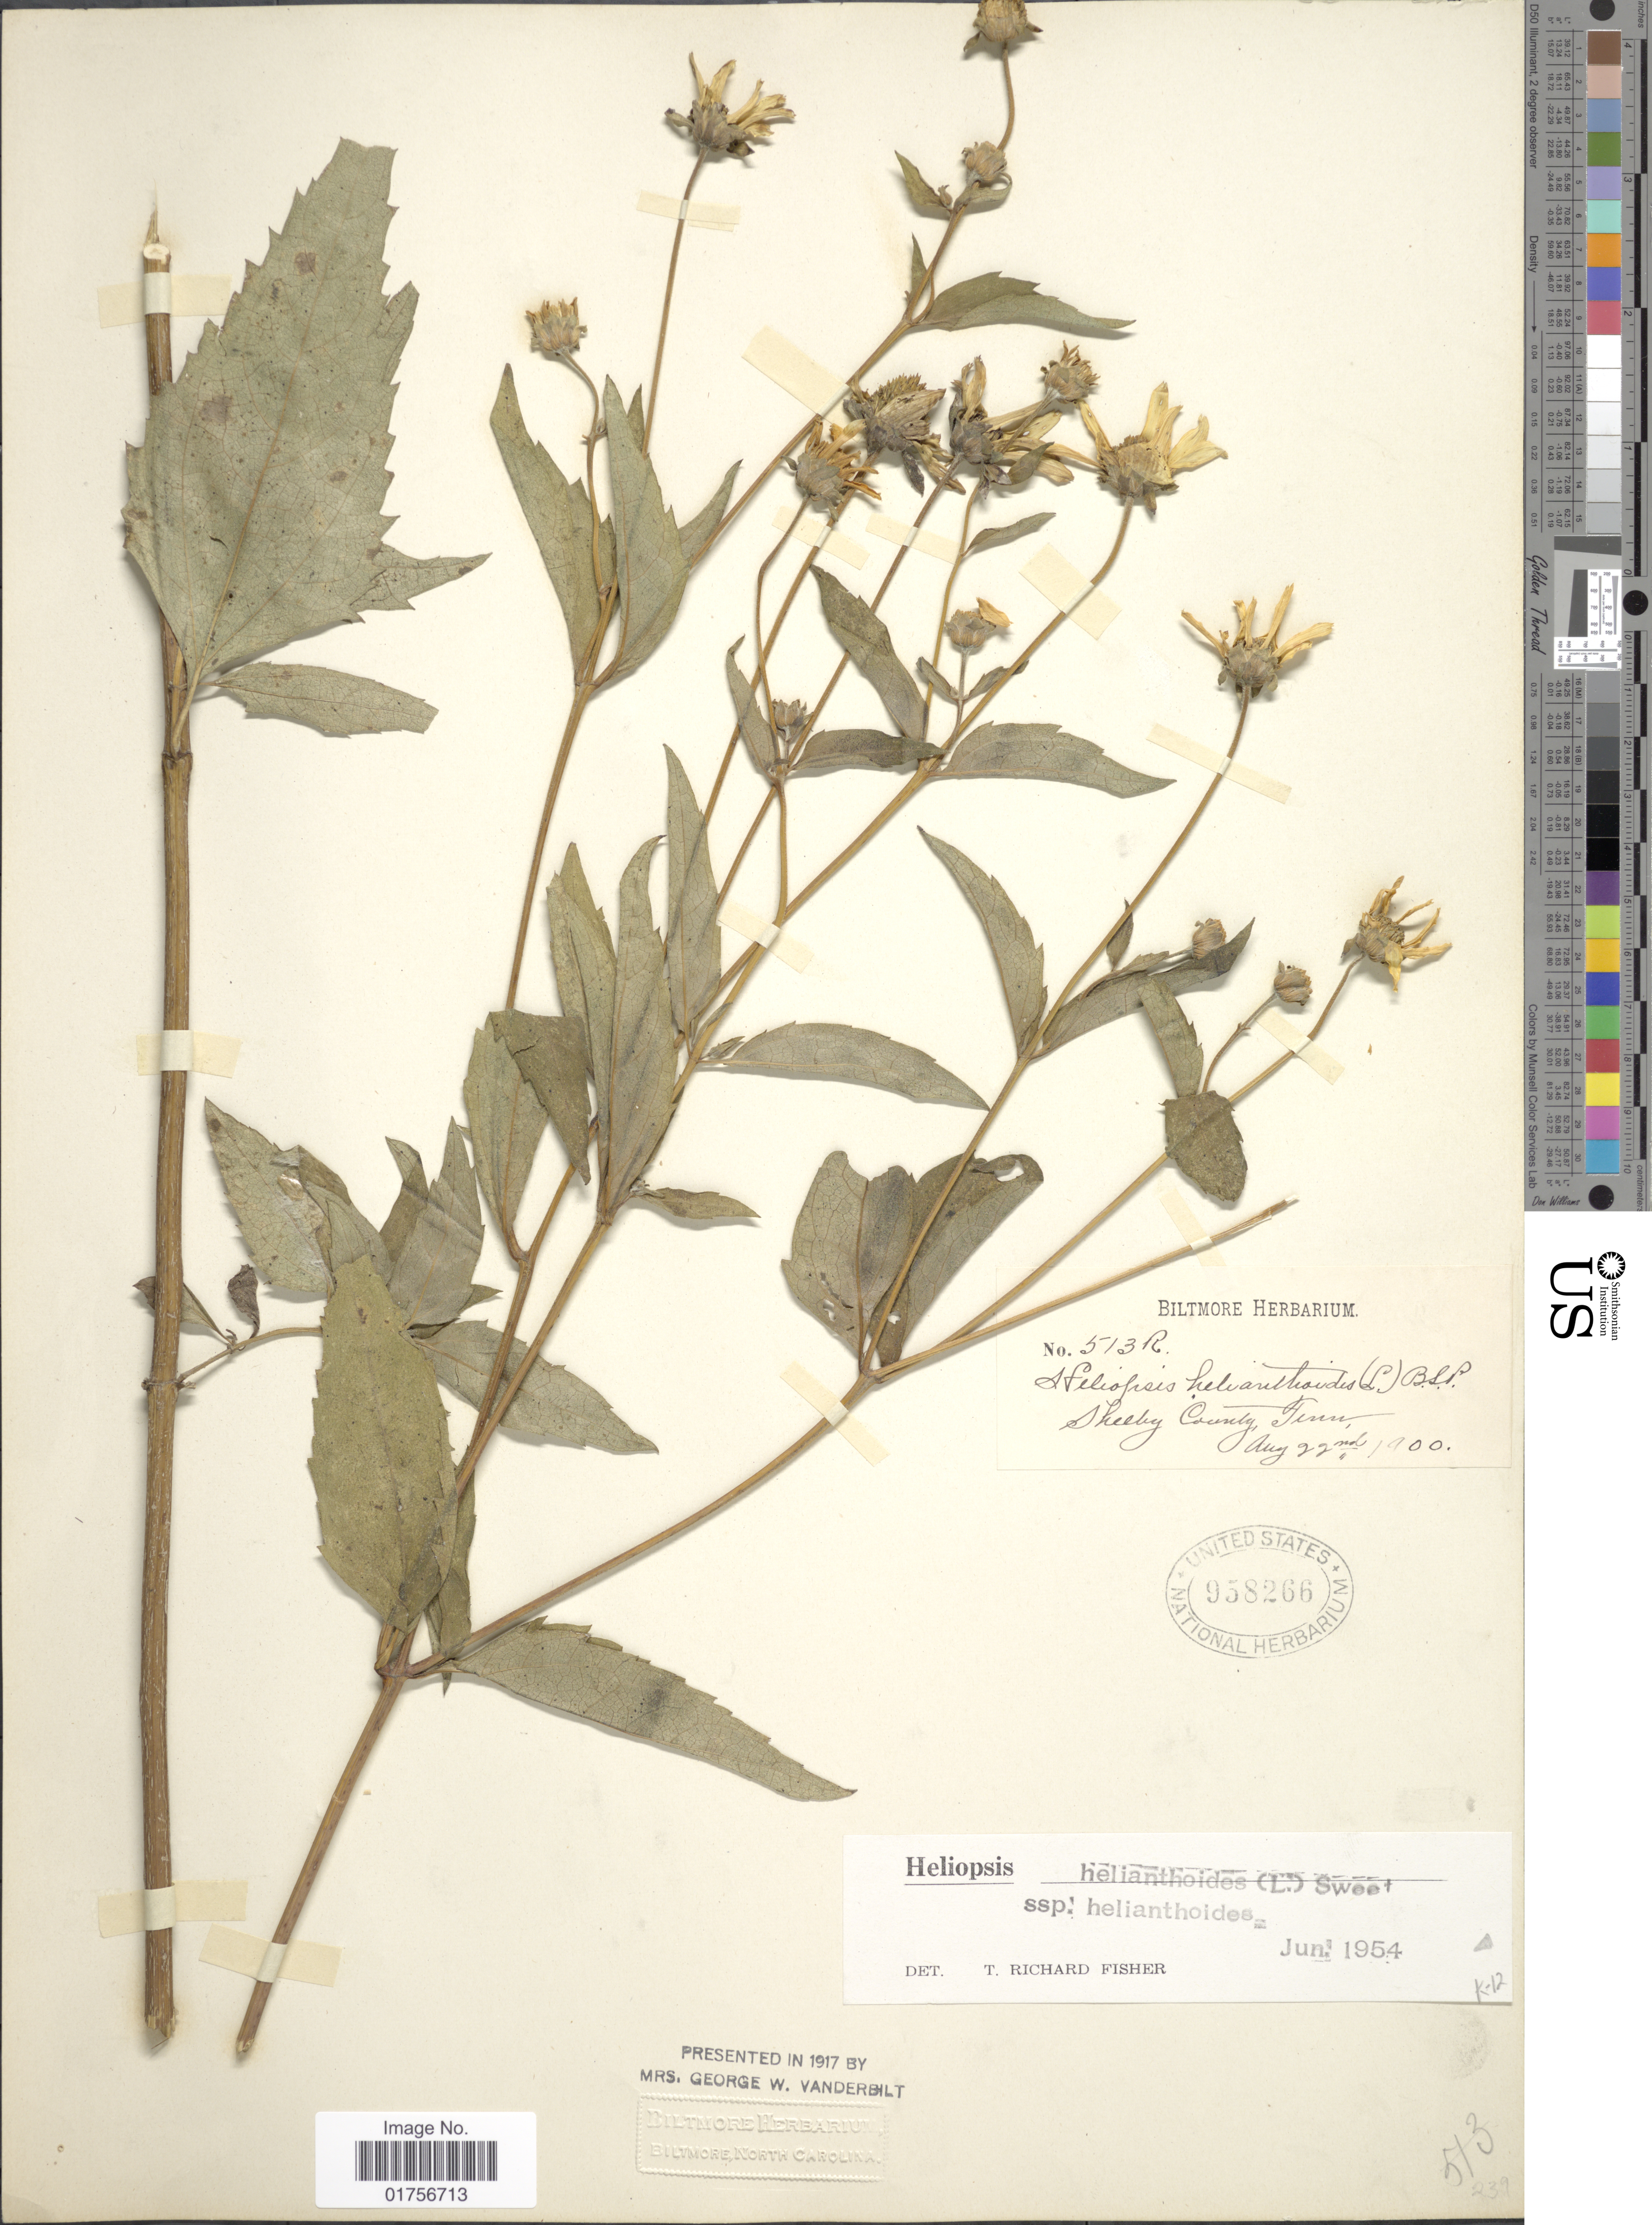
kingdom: Plantae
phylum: Tracheophyta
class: Magnoliopsida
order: Asterales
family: Asteraceae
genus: Heliopsis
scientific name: Heliopsis helianthoides subsp. helianthoides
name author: (L.) Sweet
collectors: ex herb. Biltmore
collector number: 513r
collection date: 1900-08-20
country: United States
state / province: Tennessee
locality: Sheeby County, Tenn.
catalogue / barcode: US 958266